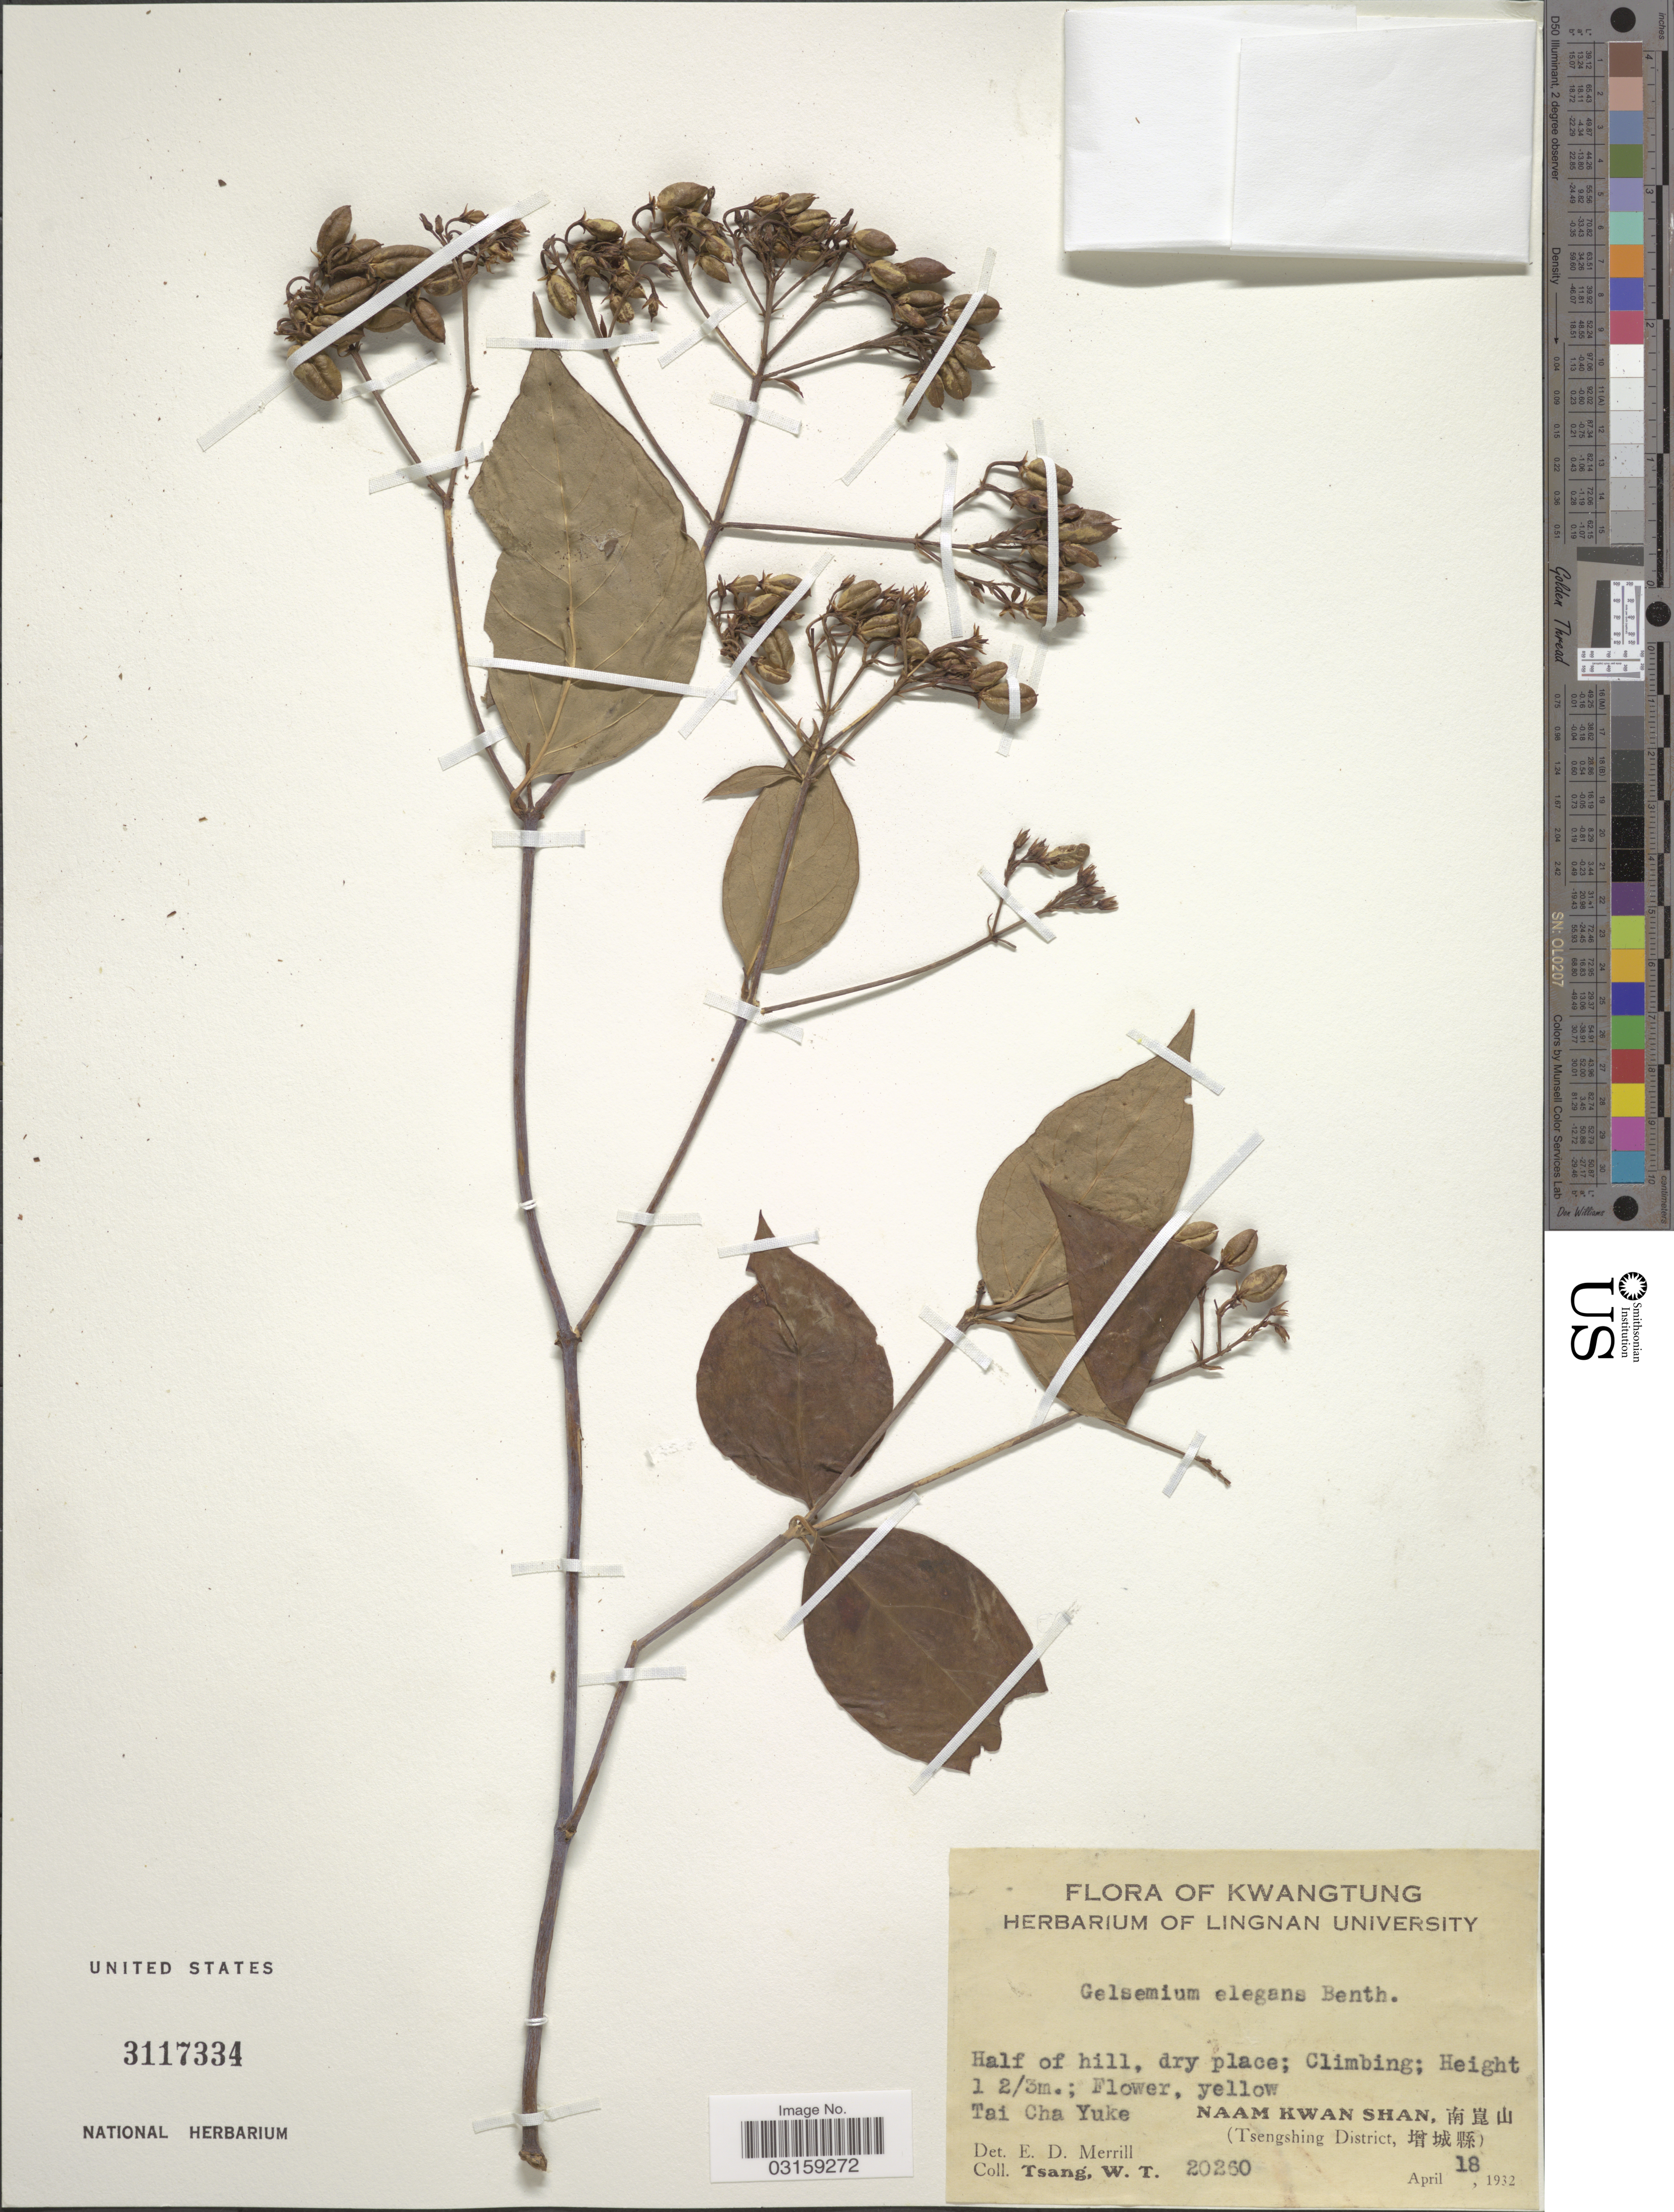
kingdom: Plantae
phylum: Tracheophyta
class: Magnoliopsida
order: Gentianales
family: Gelsemiaceae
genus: Gelsemium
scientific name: Gelsemium elegans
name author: (Gardner & Chapm.) Benth.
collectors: W. T. Tsang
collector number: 20260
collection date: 1932-04-18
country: China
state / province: Guangdong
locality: Kwangtung. Tai Cha Yuke. Naam Kwan Shan, (Tsengshing District).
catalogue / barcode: US 3117334